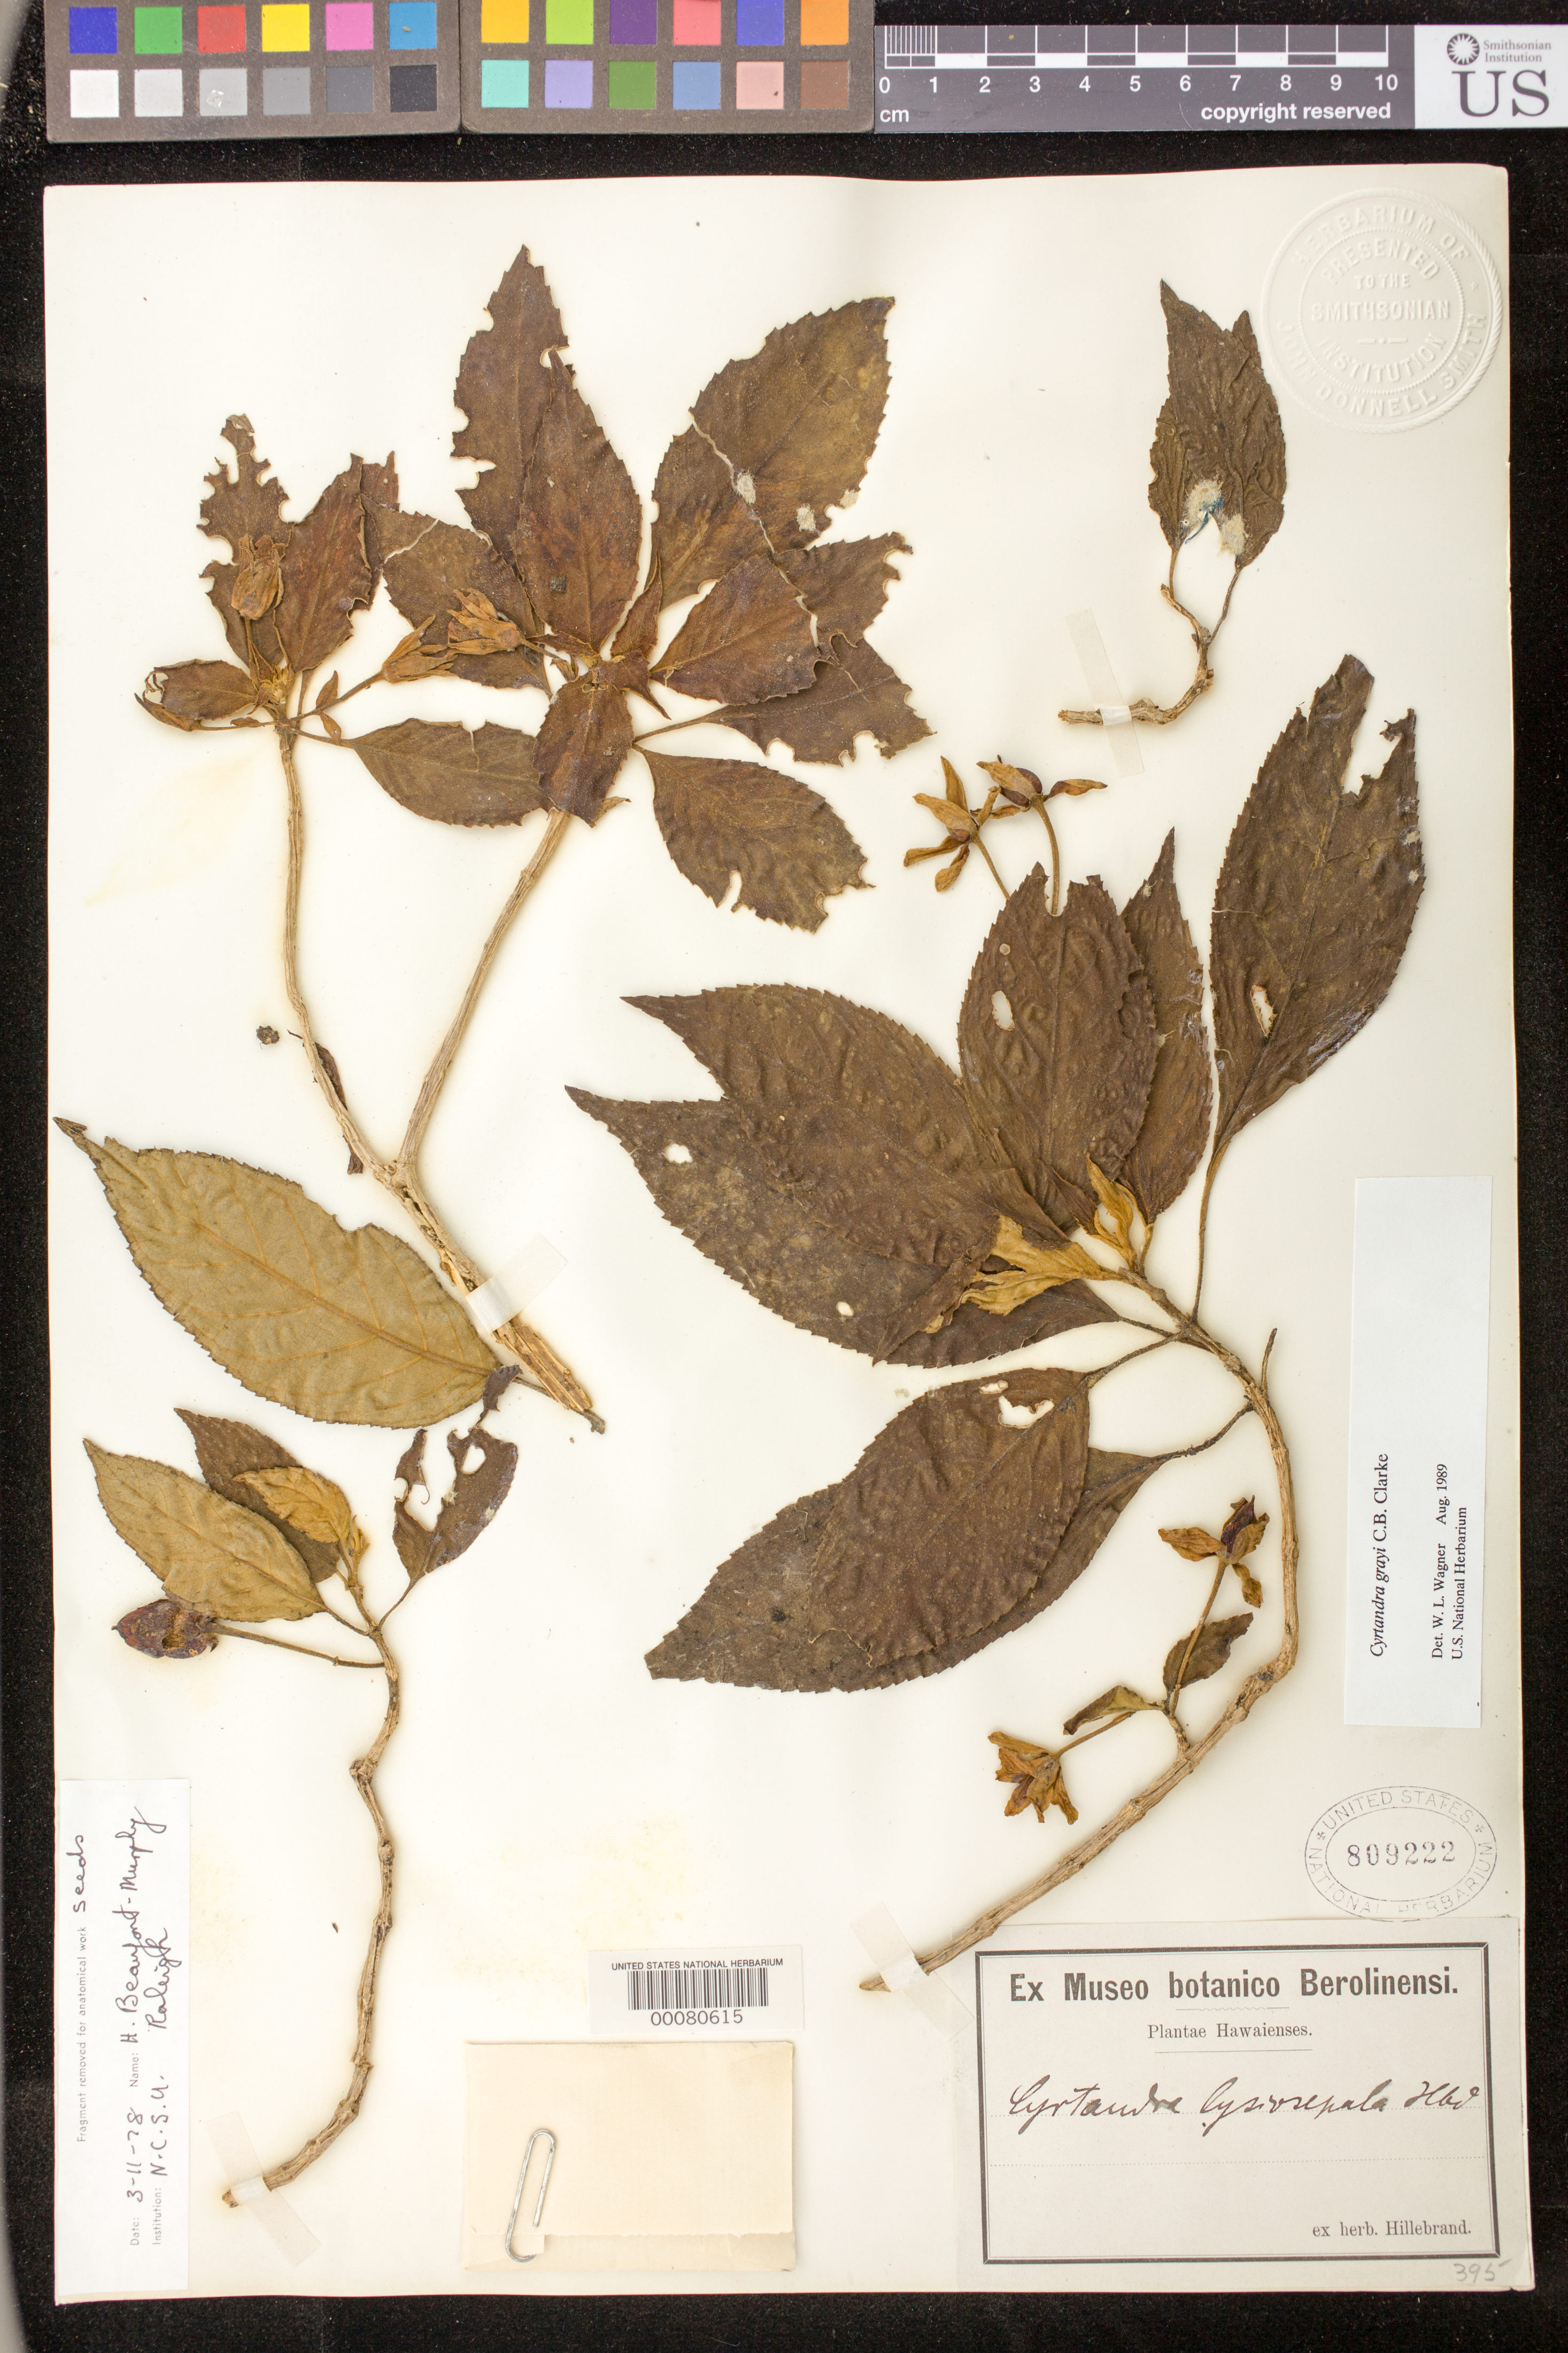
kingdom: Plantae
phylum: Tracheophyta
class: Magnoliopsida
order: Lamiales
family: Gesneriaceae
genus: Cyrtandra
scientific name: Cyrtandra grayi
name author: C.B. Clarke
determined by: Wagner, W. L., (BOT), Smithsonian Institution - National Museum of Natural History (UNITED STATES)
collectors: W. Hillebrand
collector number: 395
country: United States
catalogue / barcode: US 809222